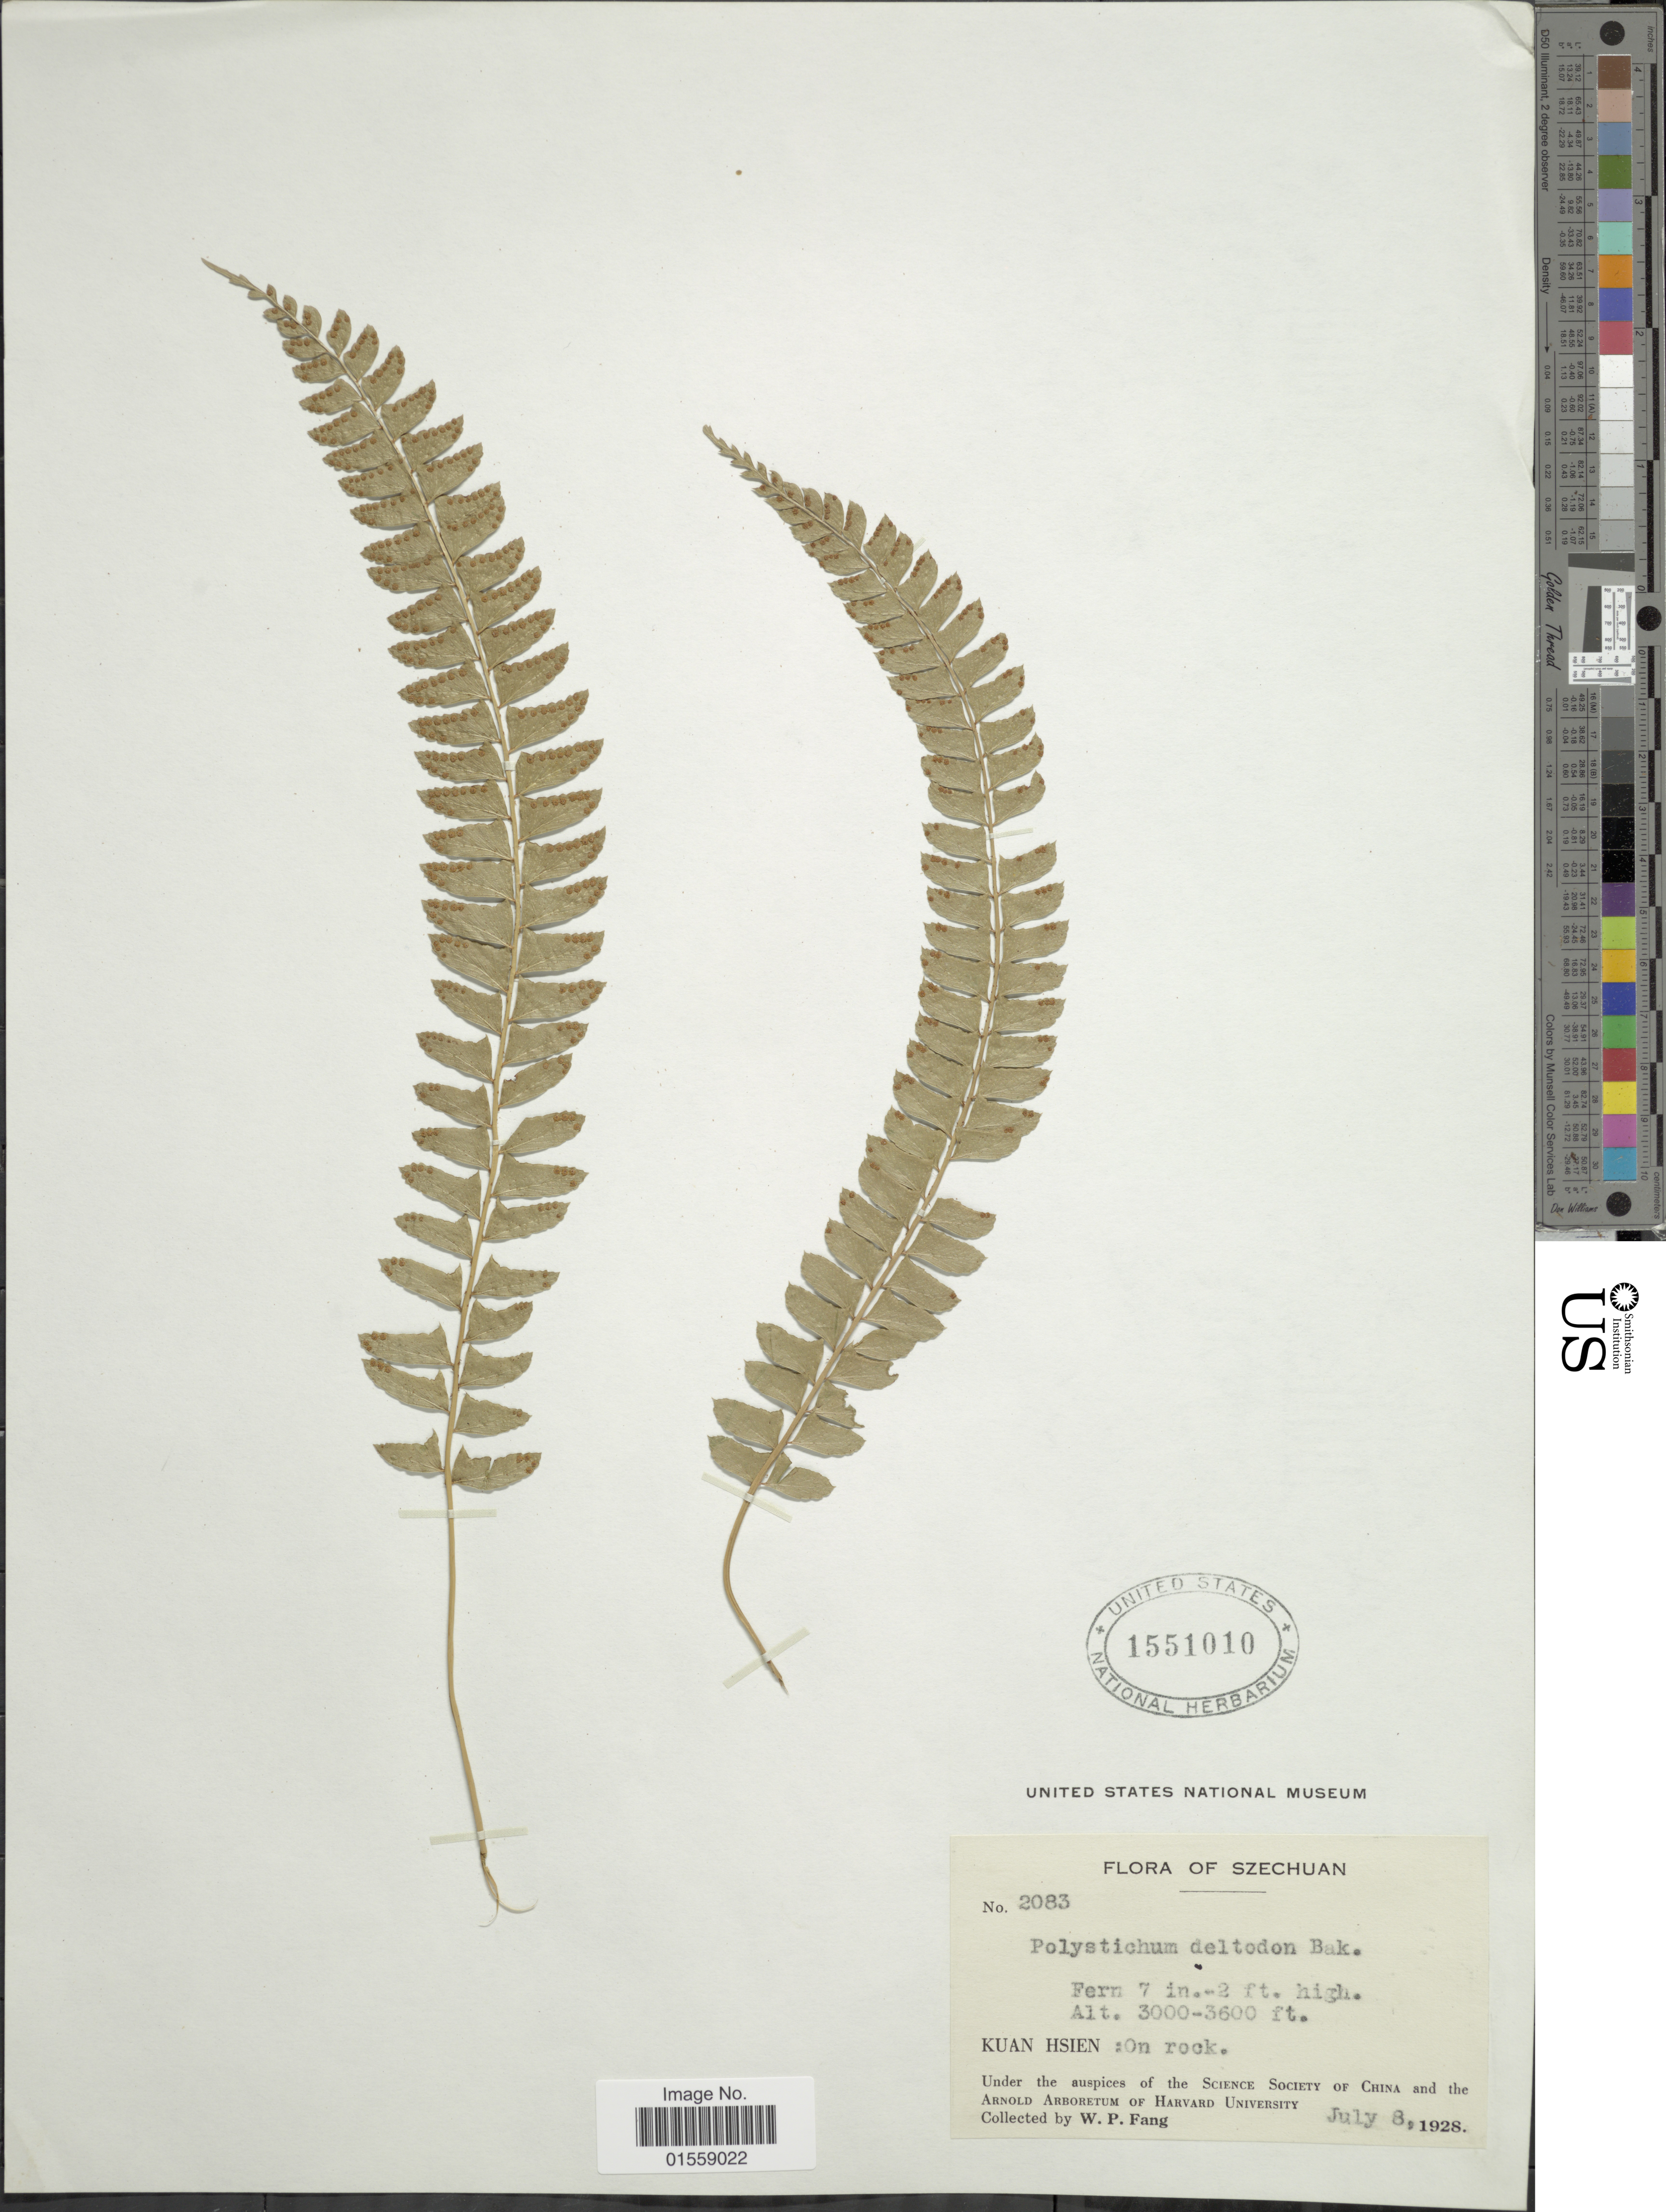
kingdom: Plantae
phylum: Tracheophyta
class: Polypodiopsida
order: Polypodiales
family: Dryopteridaceae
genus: Polystichum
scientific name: Polystichum deltodon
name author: (Baker) Diels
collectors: W. P. Fang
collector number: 2083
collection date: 1928-07-08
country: China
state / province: Sichuan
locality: Szechuan, Kuan Hsien: on rock.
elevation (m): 914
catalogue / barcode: US 1551010